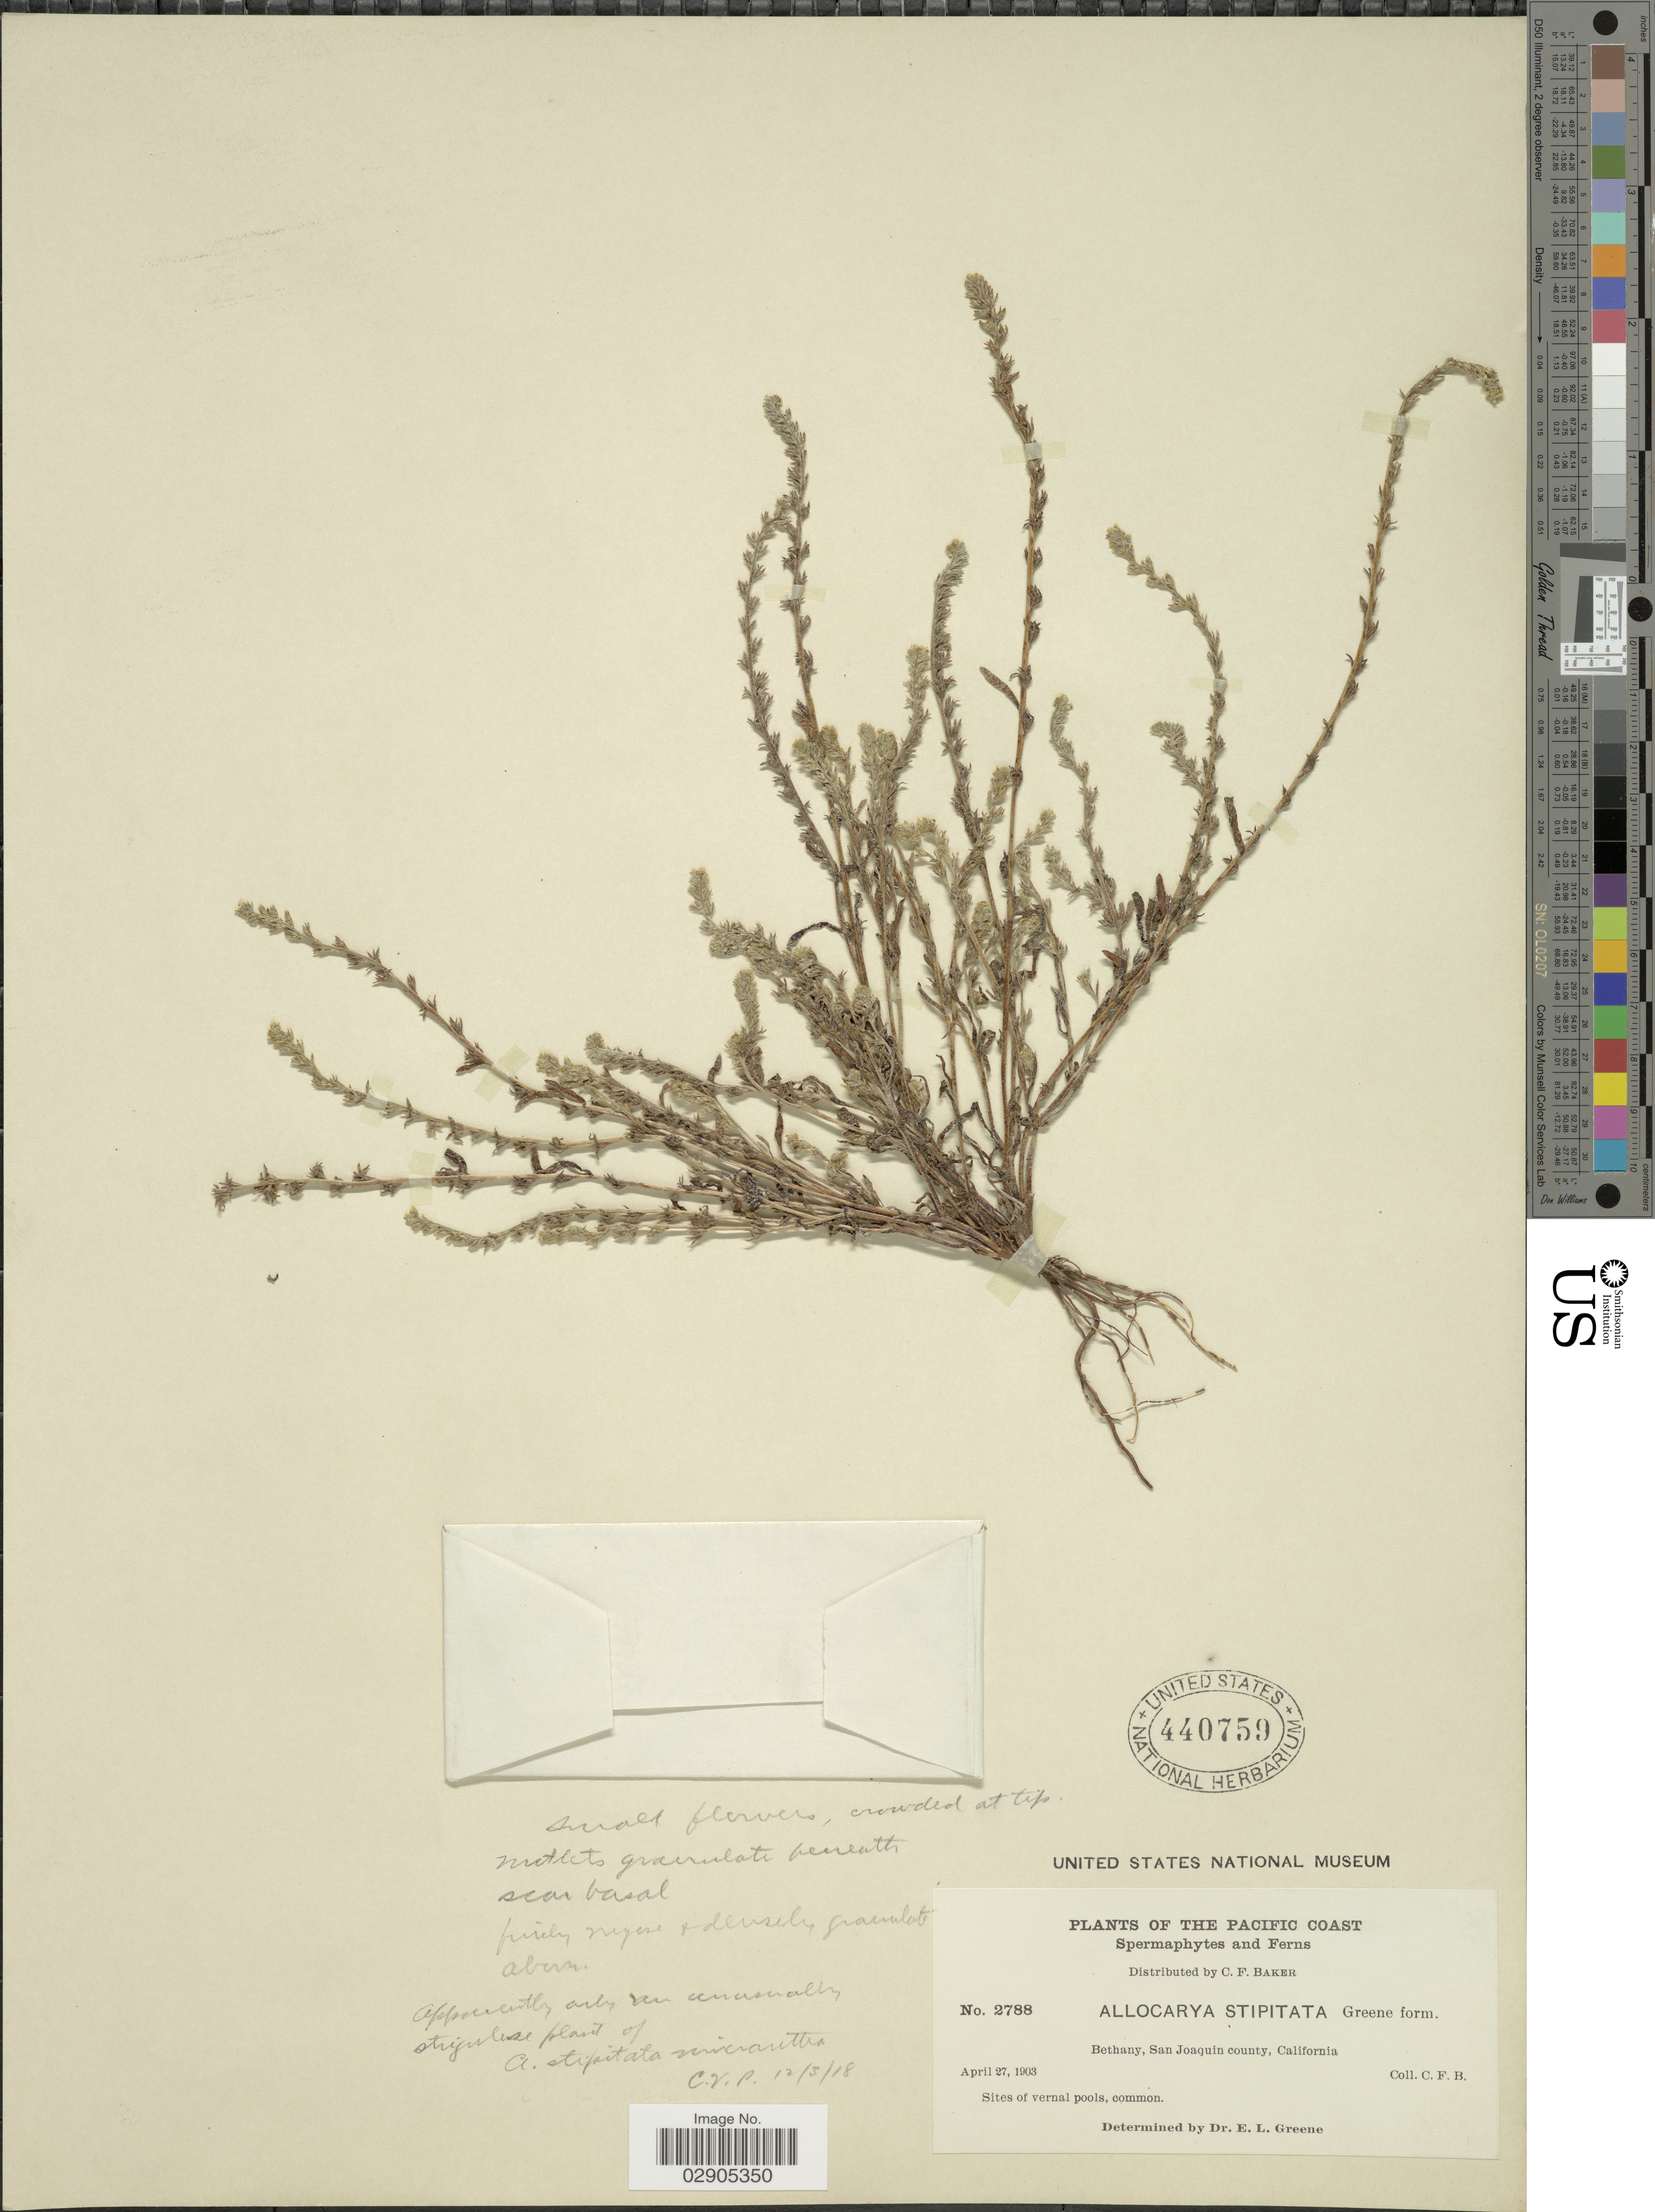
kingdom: Plantae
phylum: Tracheophyta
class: Magnoliopsida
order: Boraginales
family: Boraginaceae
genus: Allocarya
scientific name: Allocarya stipitata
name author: Greene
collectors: C. F. Baker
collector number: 2788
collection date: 1903-04-27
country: United States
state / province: California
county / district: San Joaquin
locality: Pacific Coast. Bethany, San Joaquin county.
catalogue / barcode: US 440759